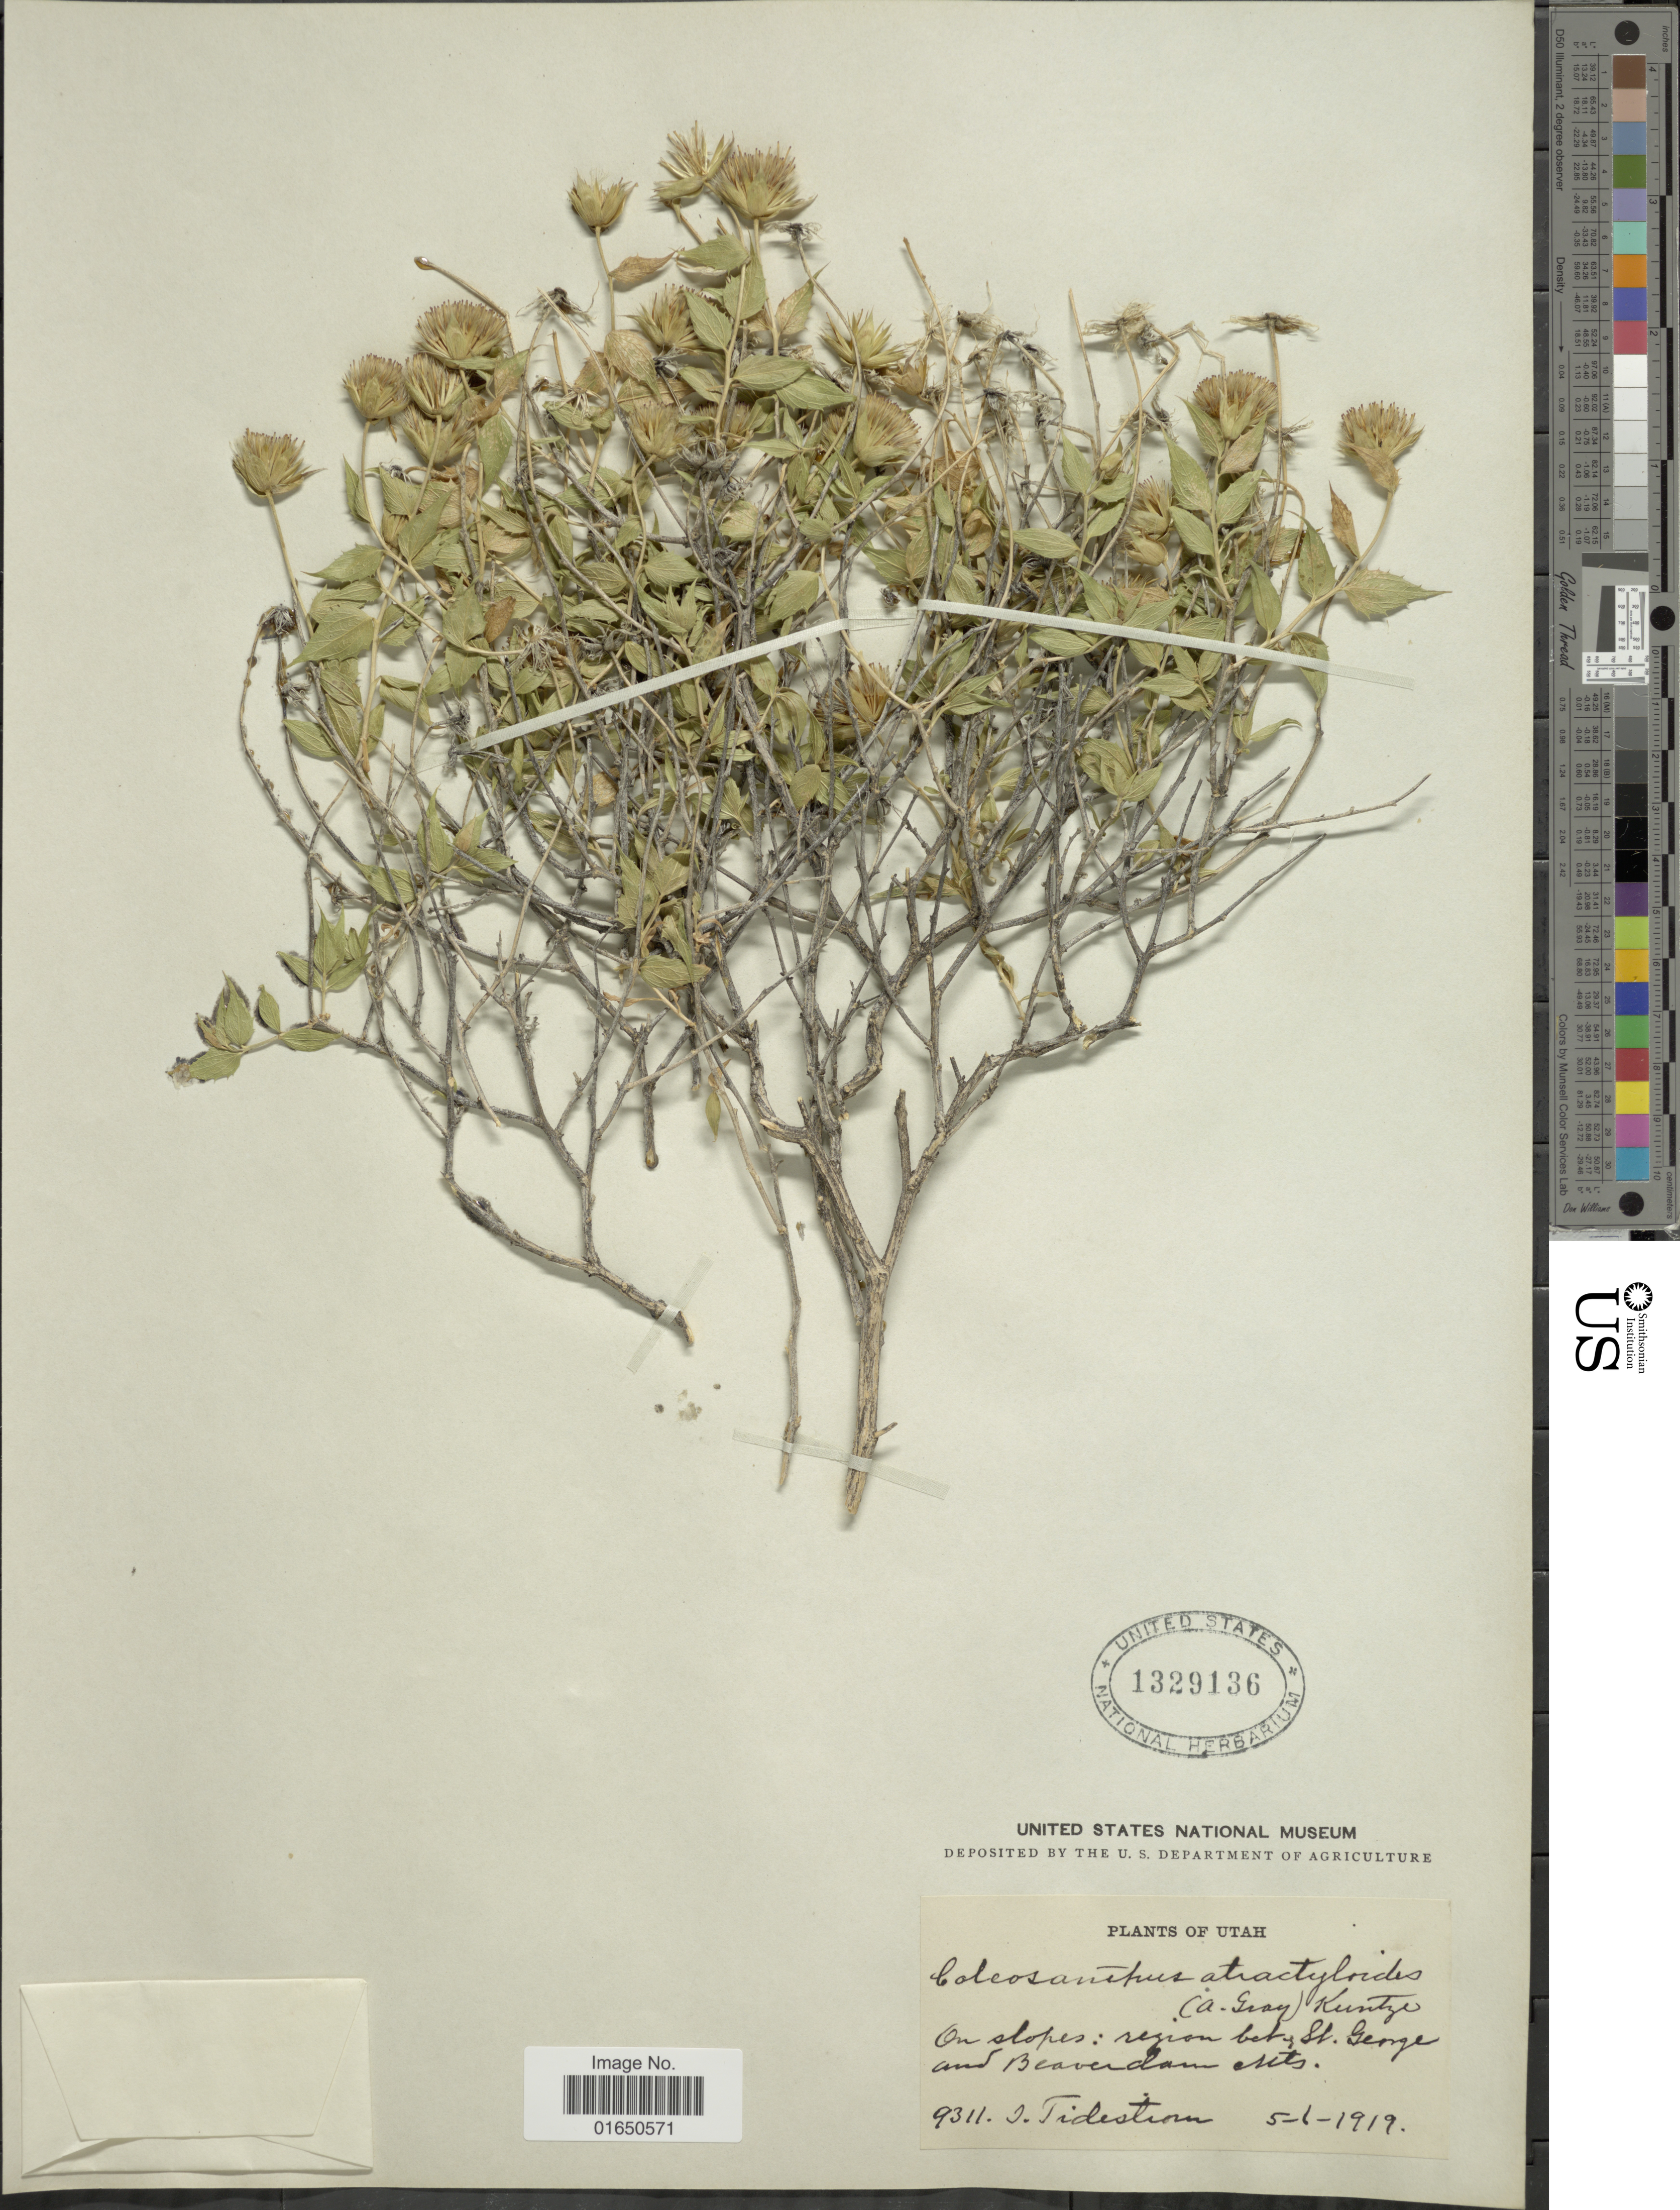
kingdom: Plantae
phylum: Tracheophyta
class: Magnoliopsida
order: Asterales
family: Asteraceae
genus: Brickellia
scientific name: Brickellia atractyloides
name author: A. Gray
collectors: J. Tidestrom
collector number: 9311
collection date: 1919-01-05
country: United States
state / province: Utah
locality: On slopes: region bet St. George and Beaverdam Mts.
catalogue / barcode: US 1329136